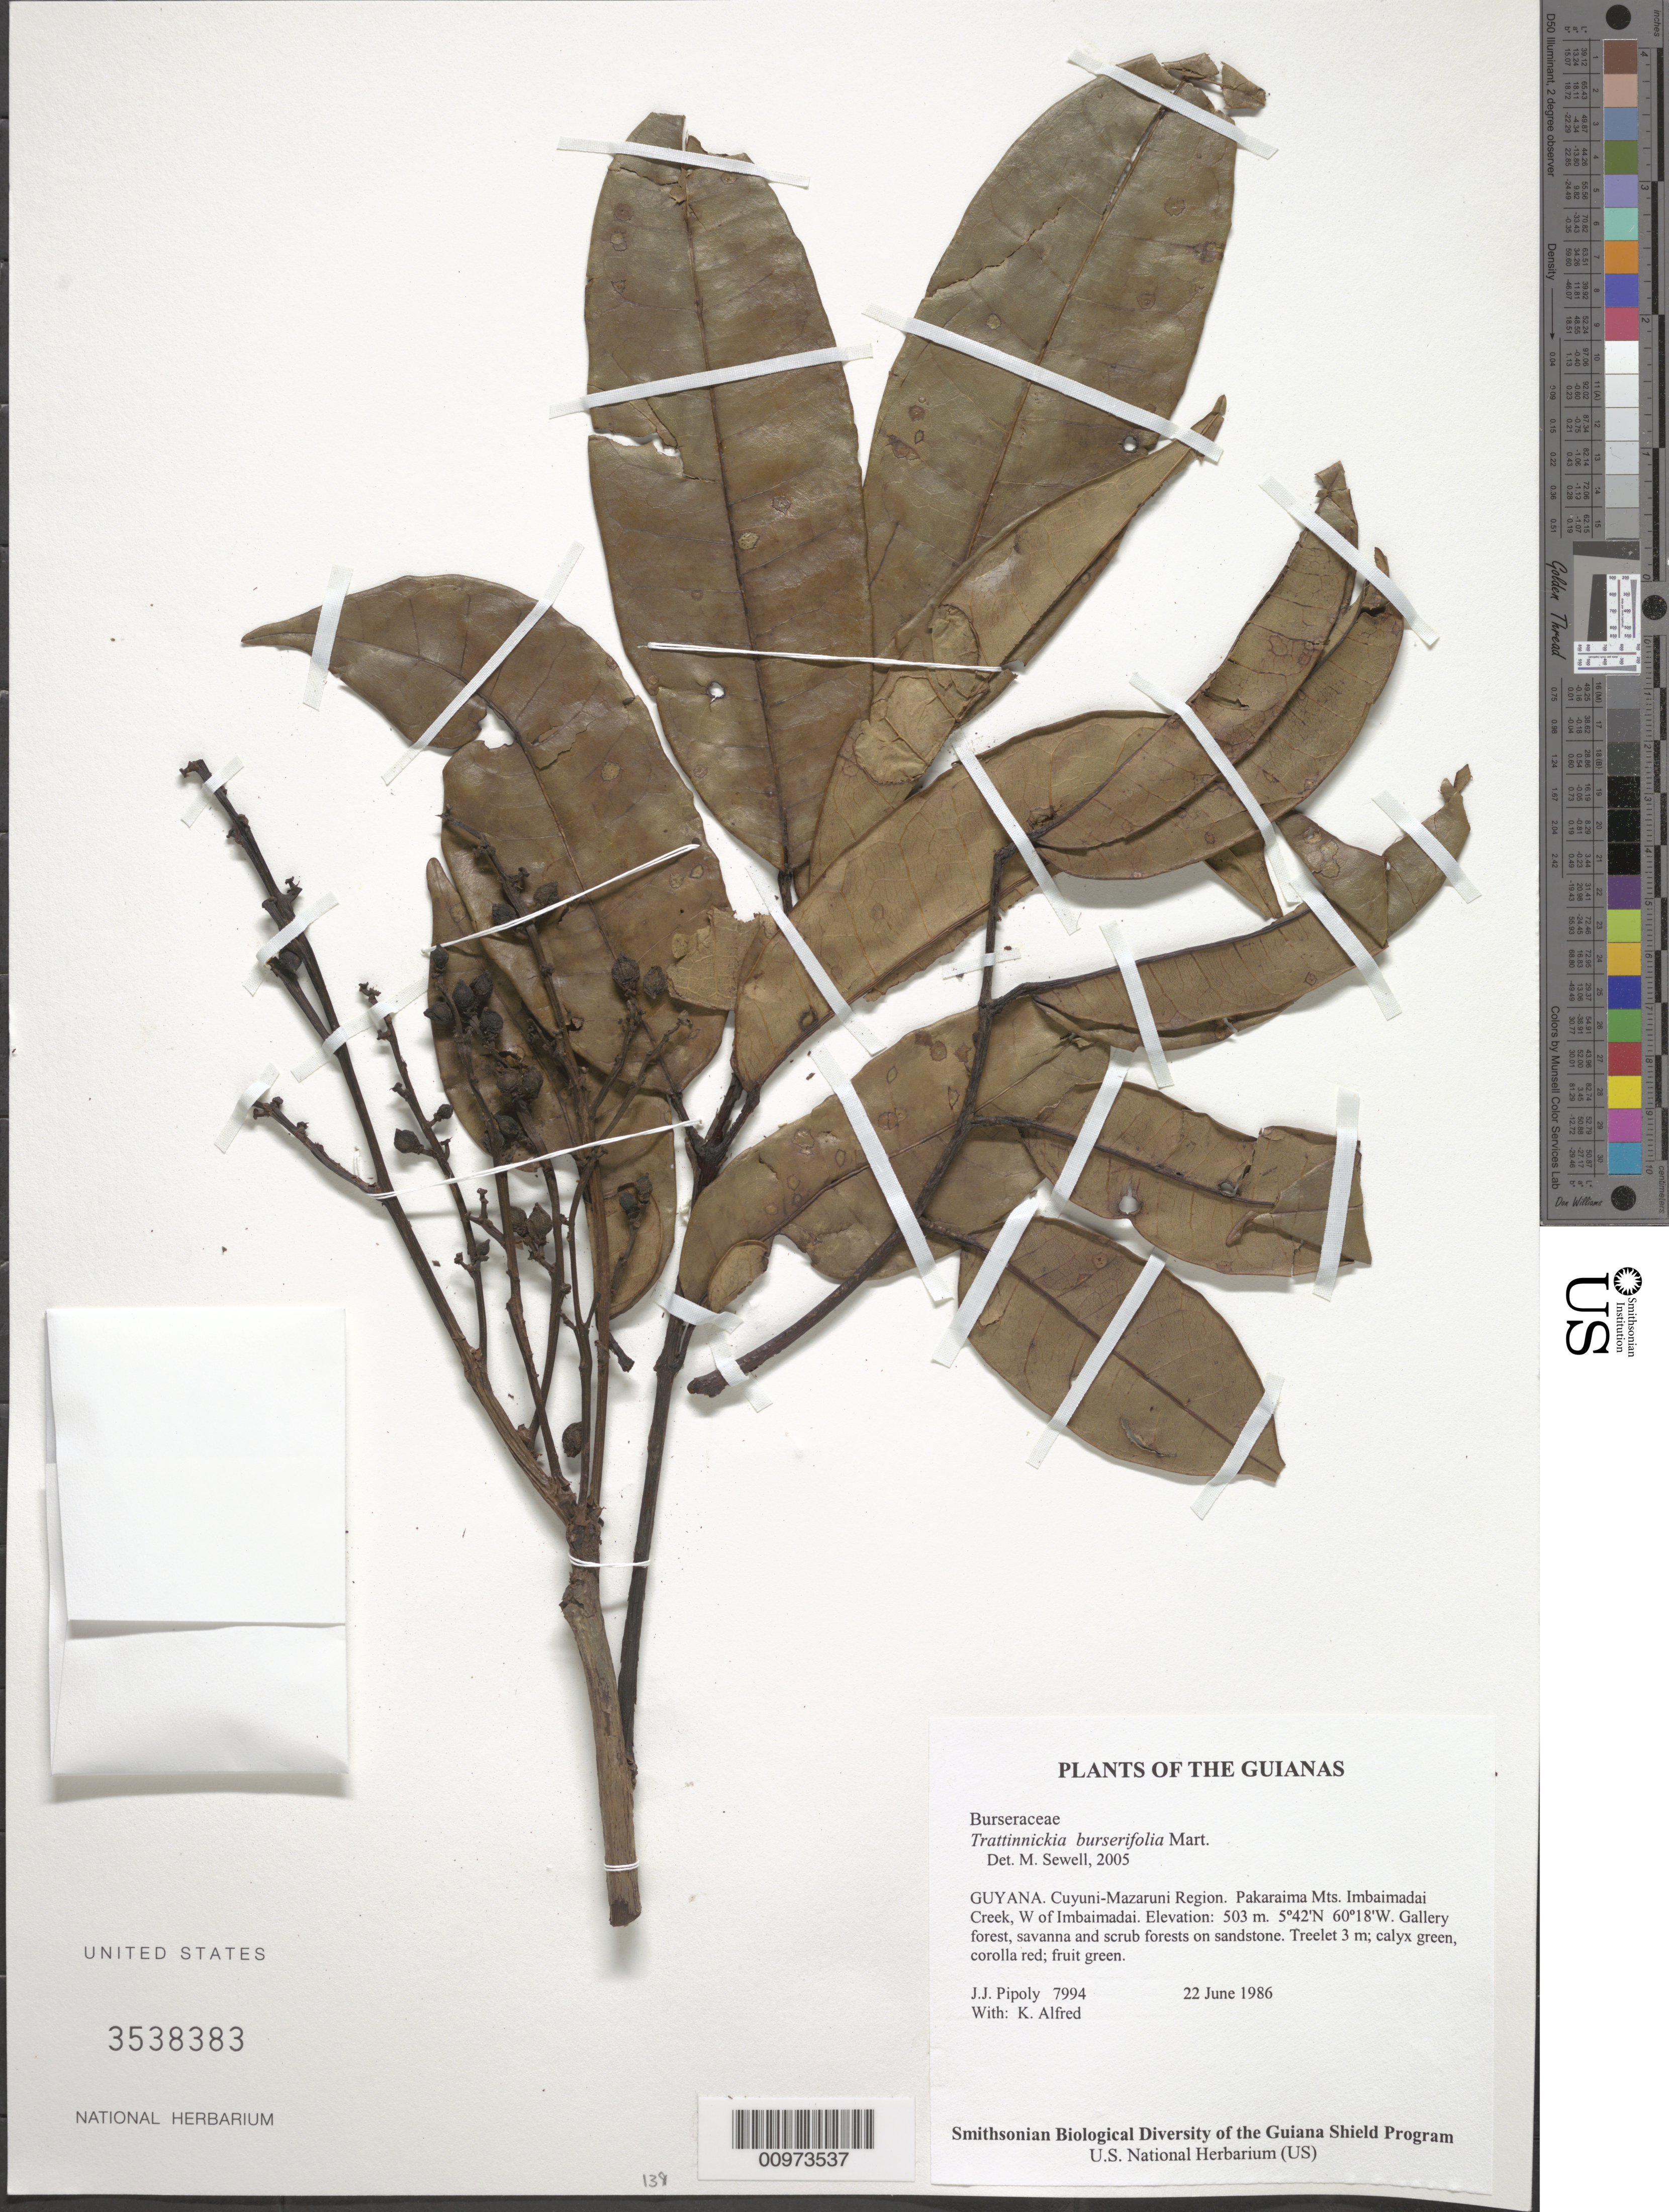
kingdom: Plantae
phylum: Tracheophyta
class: Magnoliopsida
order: Sapindales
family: Burseraceae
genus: Trattinnickia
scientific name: Trattinnickia burserifolia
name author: Mart.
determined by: Daly, D. C.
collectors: J. J. Pipoly & K. Alfred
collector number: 7994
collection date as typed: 22 June 1986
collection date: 1986-06-22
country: Guyana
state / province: Cuyuni-Mazaruni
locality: Pakaraima Mts. Imbaimadai Creek, W of Imbaimadai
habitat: Gallery forest, savanna and scrub forests on sandstone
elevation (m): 503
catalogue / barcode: US 3538383